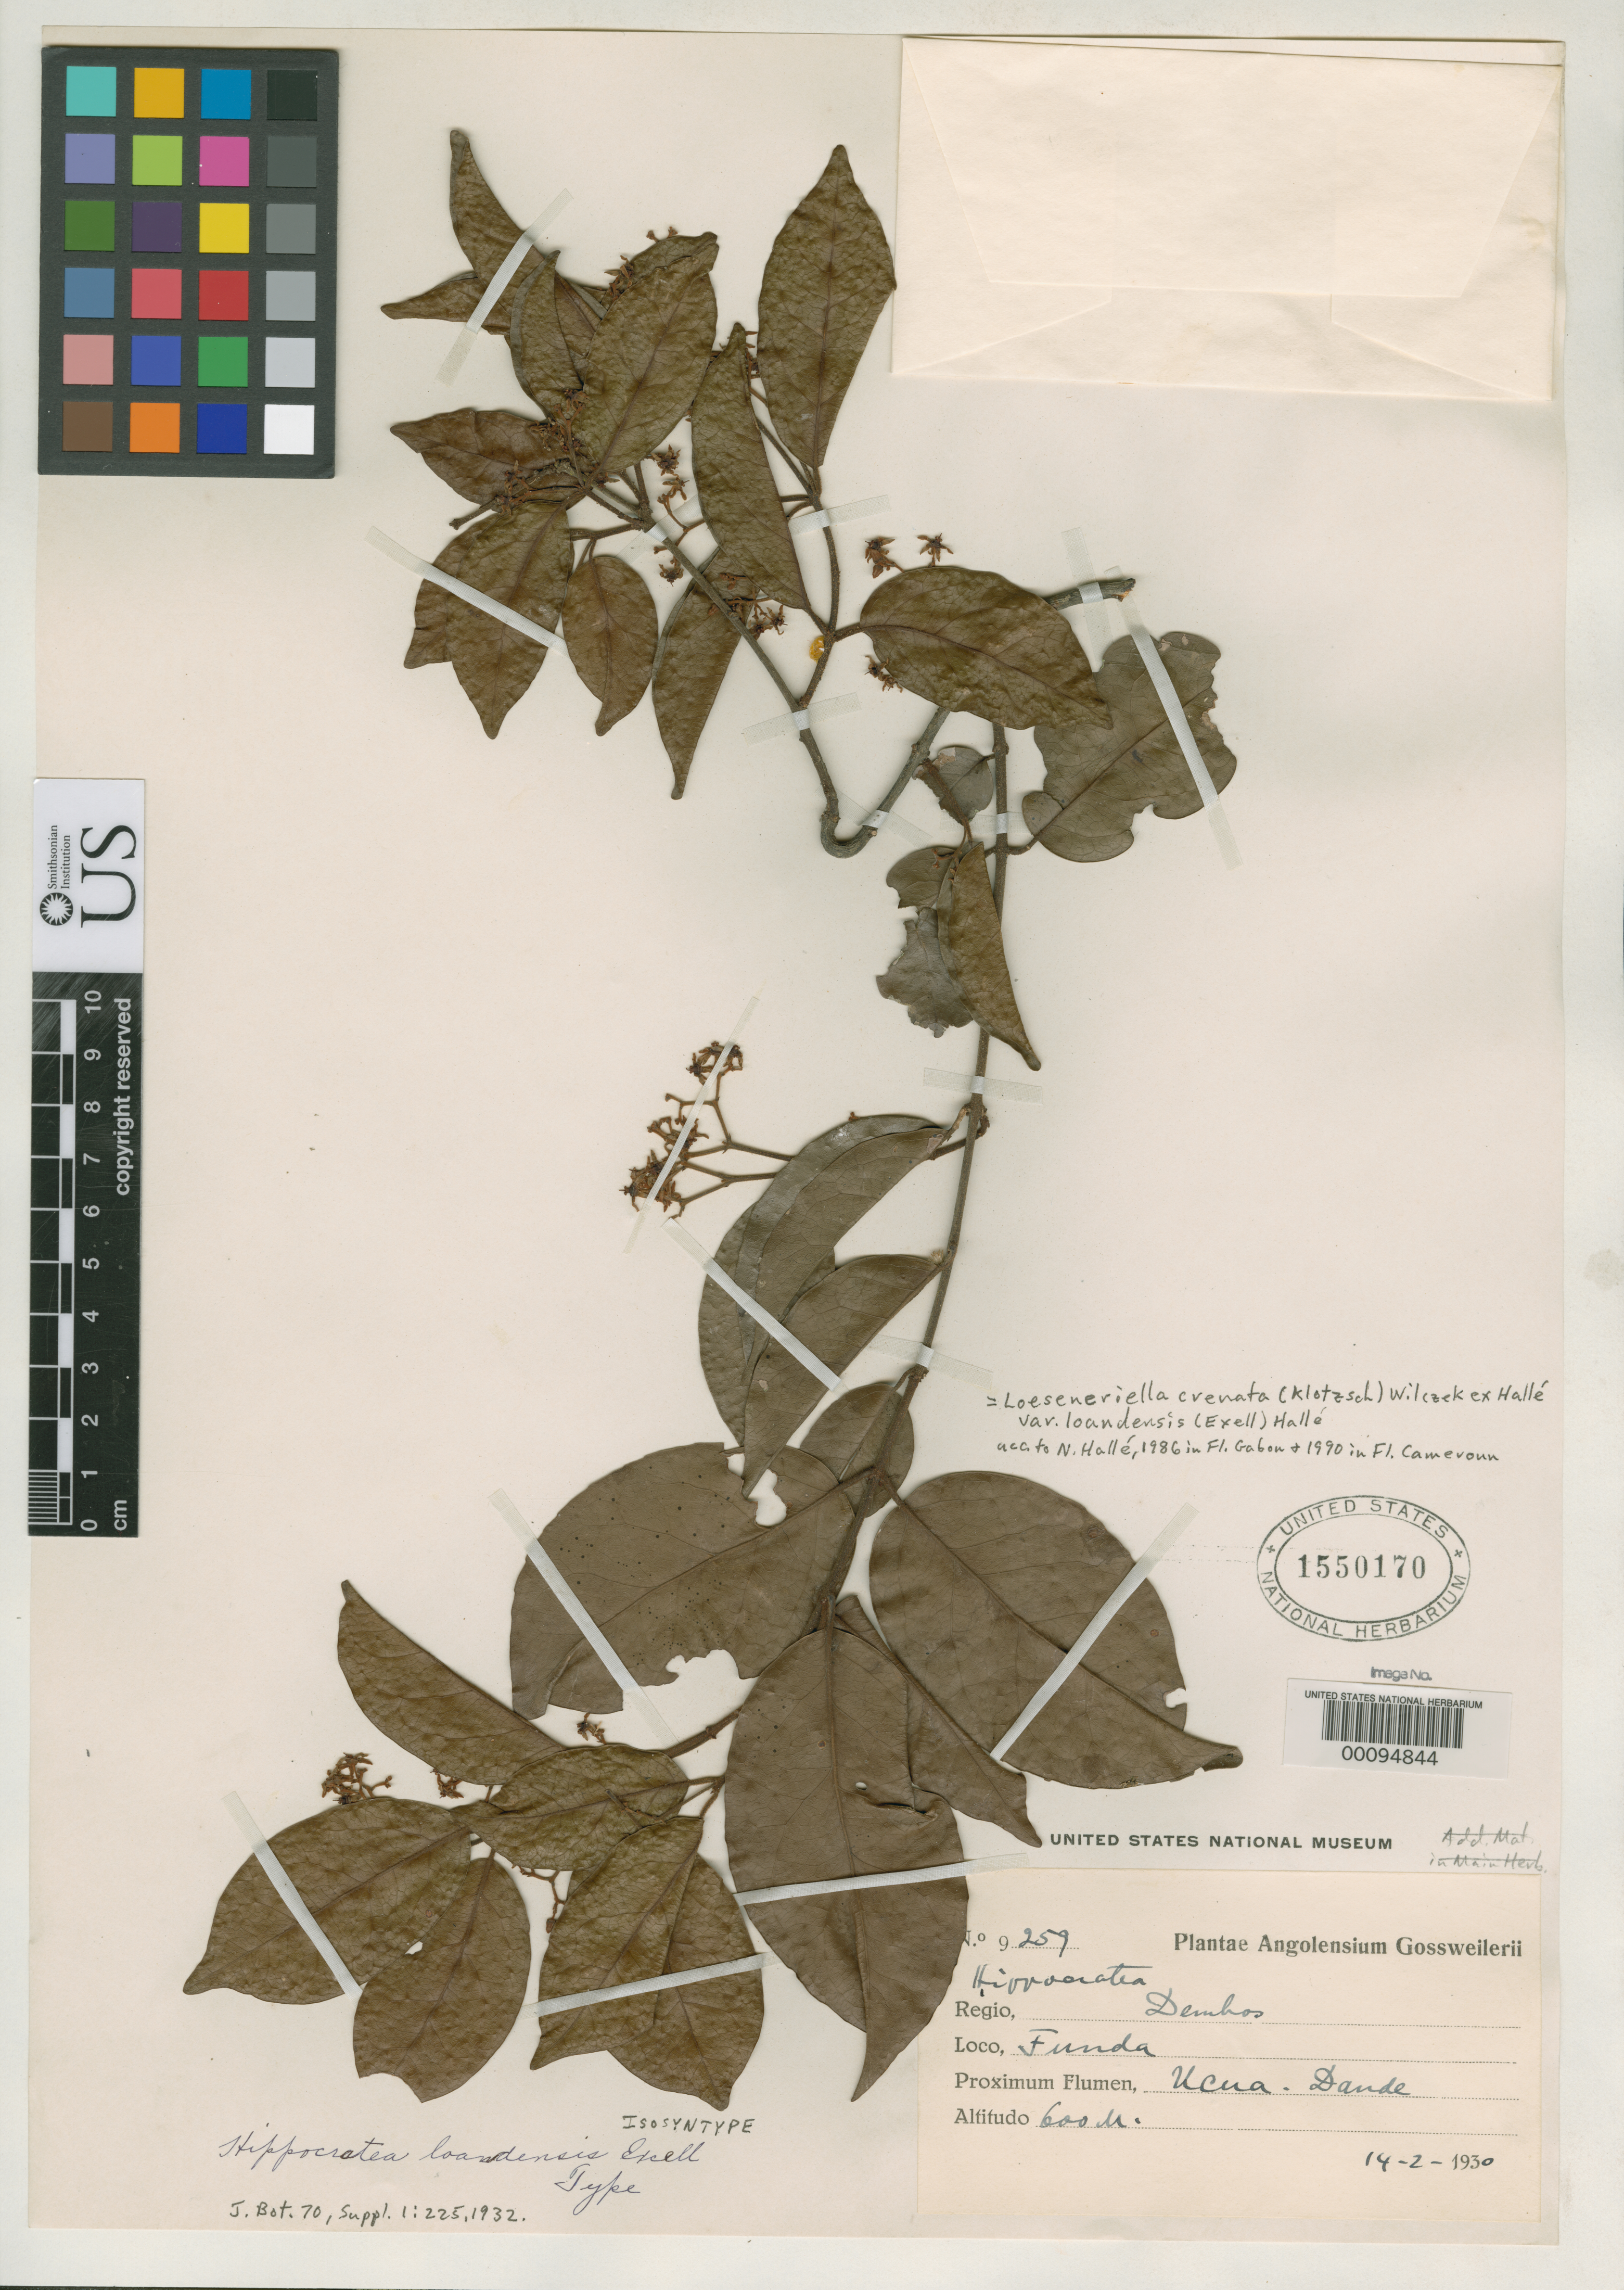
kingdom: Plantae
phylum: Tracheophyta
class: Magnoliopsida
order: Celastrales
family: Celastraceae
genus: Hippocratea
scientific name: Hippocratea loandensis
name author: Exell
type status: Isosyntype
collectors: J. Gossweiler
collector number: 9259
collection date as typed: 14 Feb 1930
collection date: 1930-02-14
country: Angola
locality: Funda, Ucua Dande.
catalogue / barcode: US 1550170